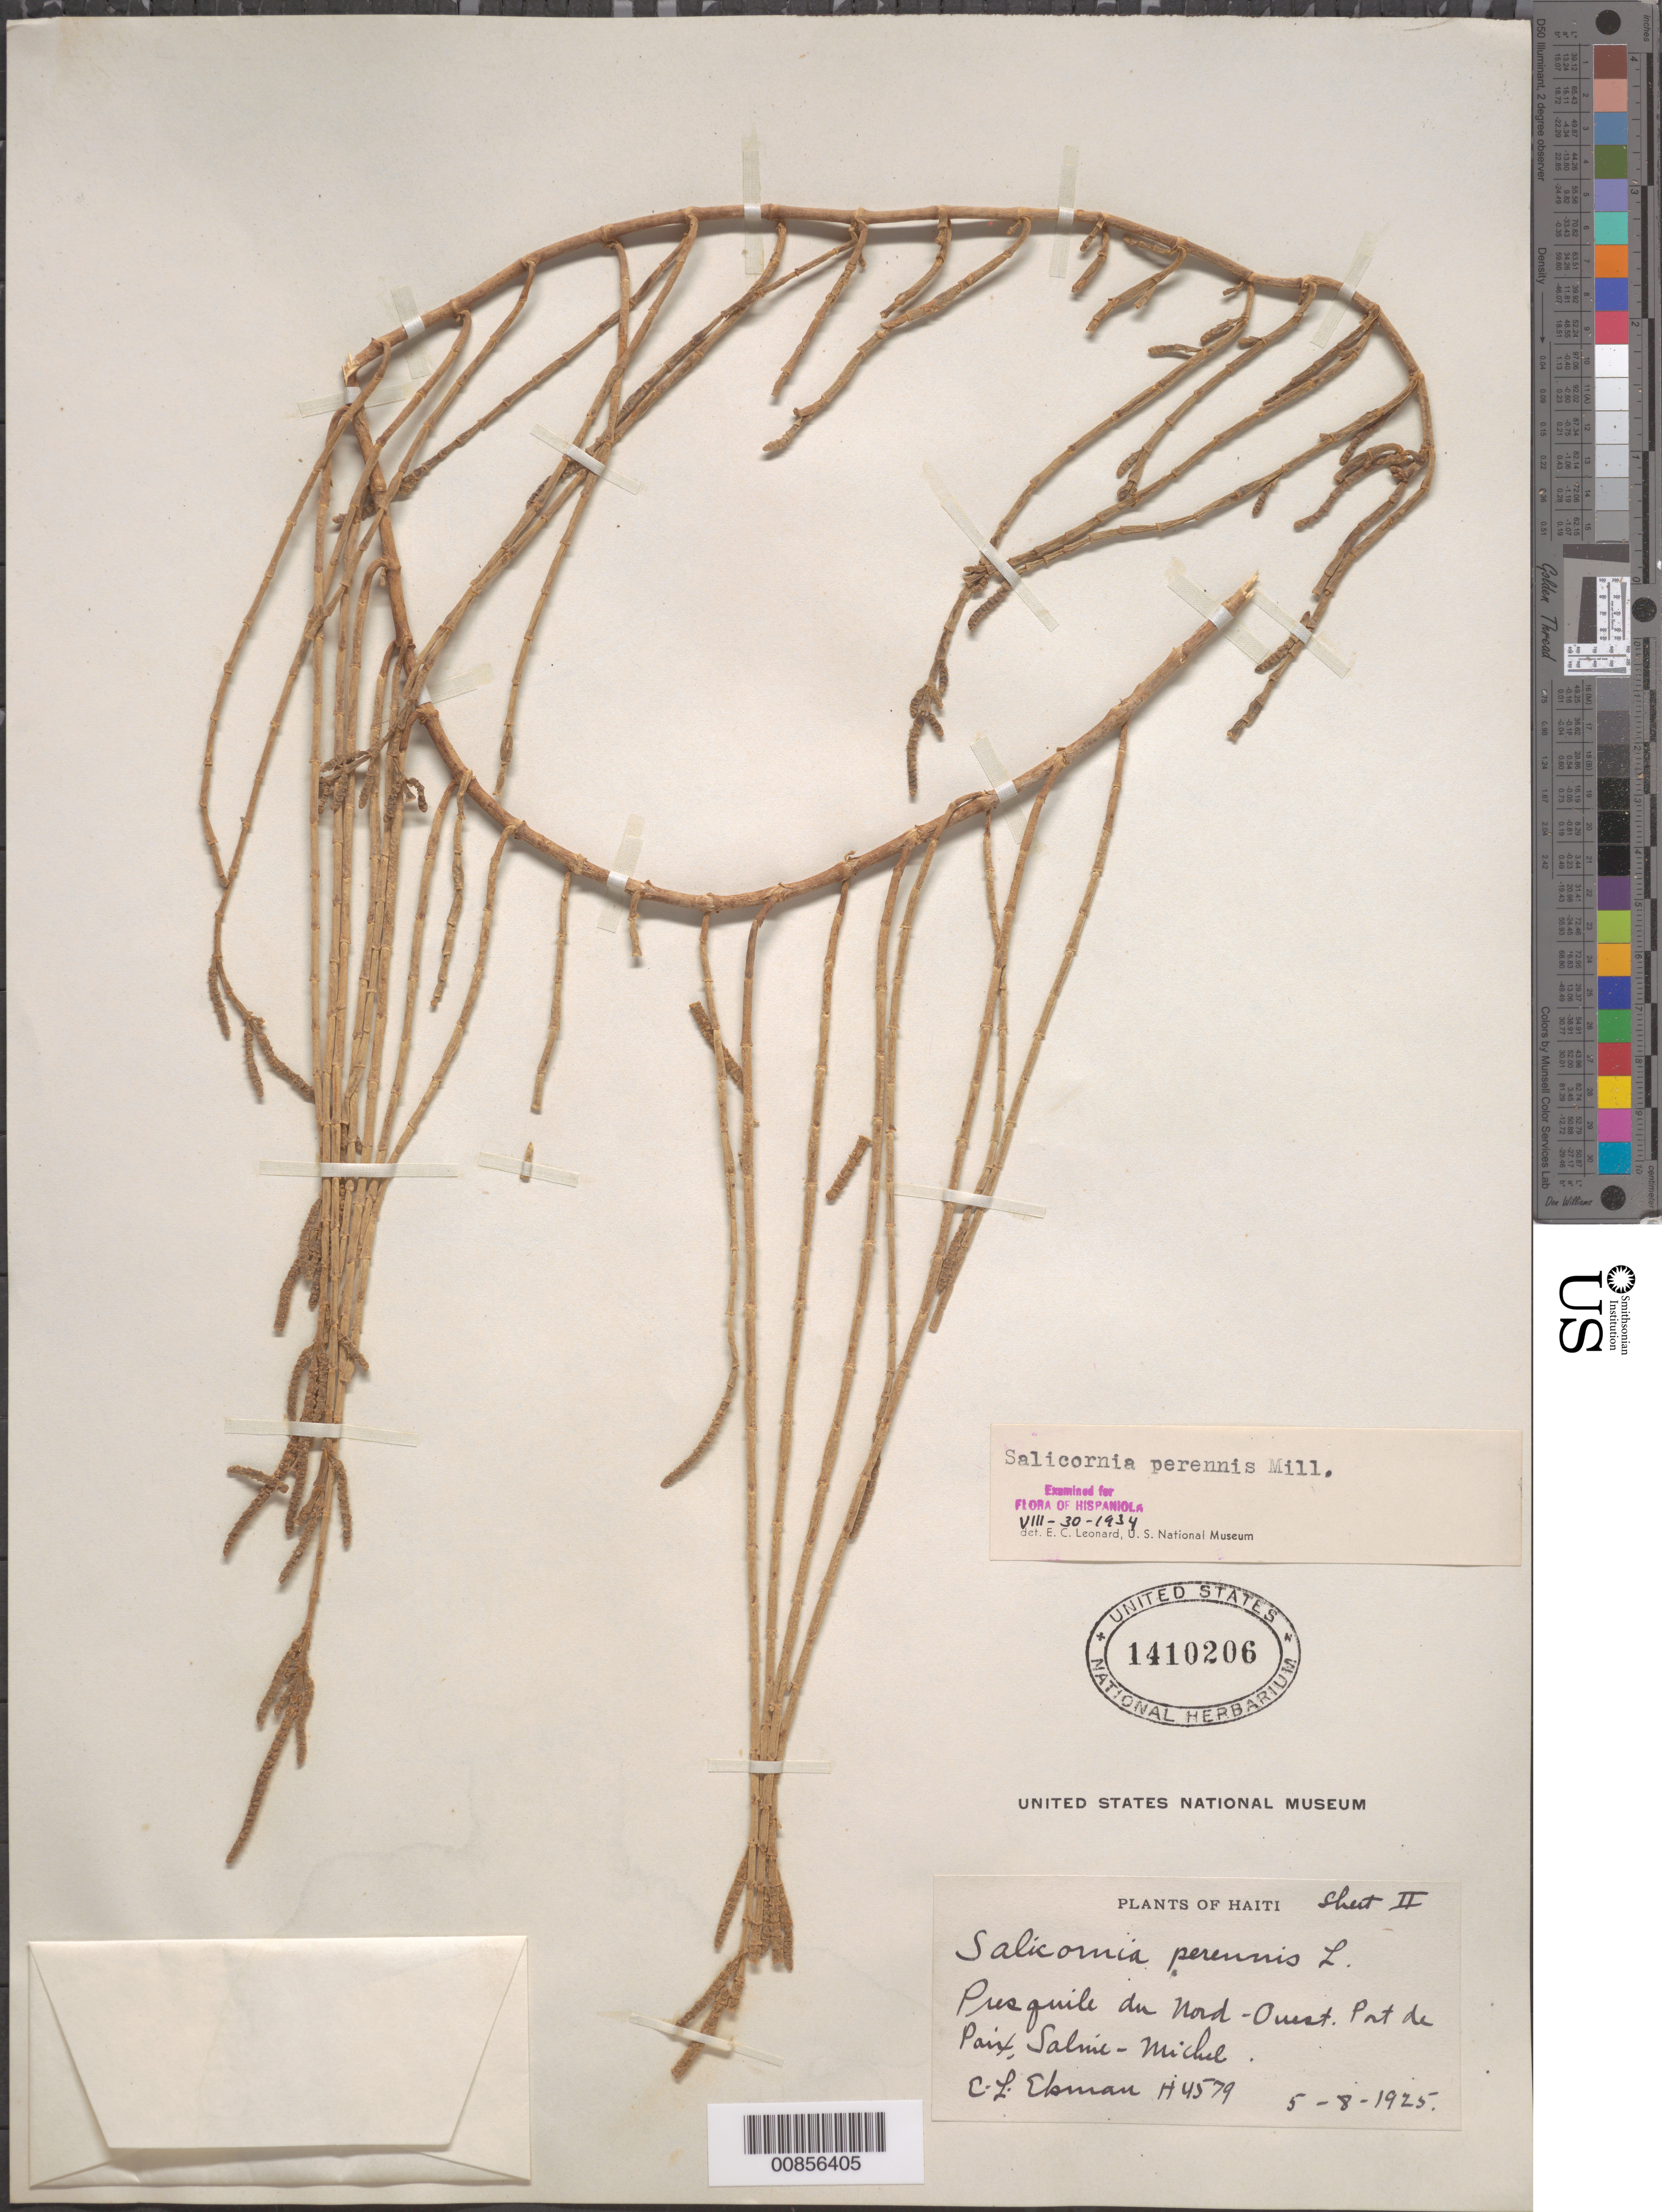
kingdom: Plantae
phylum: Tracheophyta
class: Magnoliopsida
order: Caryophyllales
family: Amaranthaceae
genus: Salicornia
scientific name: Salicornia perennis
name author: Mill.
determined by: Leonard, Emery C., (US)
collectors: E. L. Ekman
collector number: H 4579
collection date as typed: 05 Aug 1925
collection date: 1925-08-05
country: Haiti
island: Hispaniola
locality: Presqu'île du Nord-Ouest, Port-de-Paix, at Saline- Michel.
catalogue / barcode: US 1410206